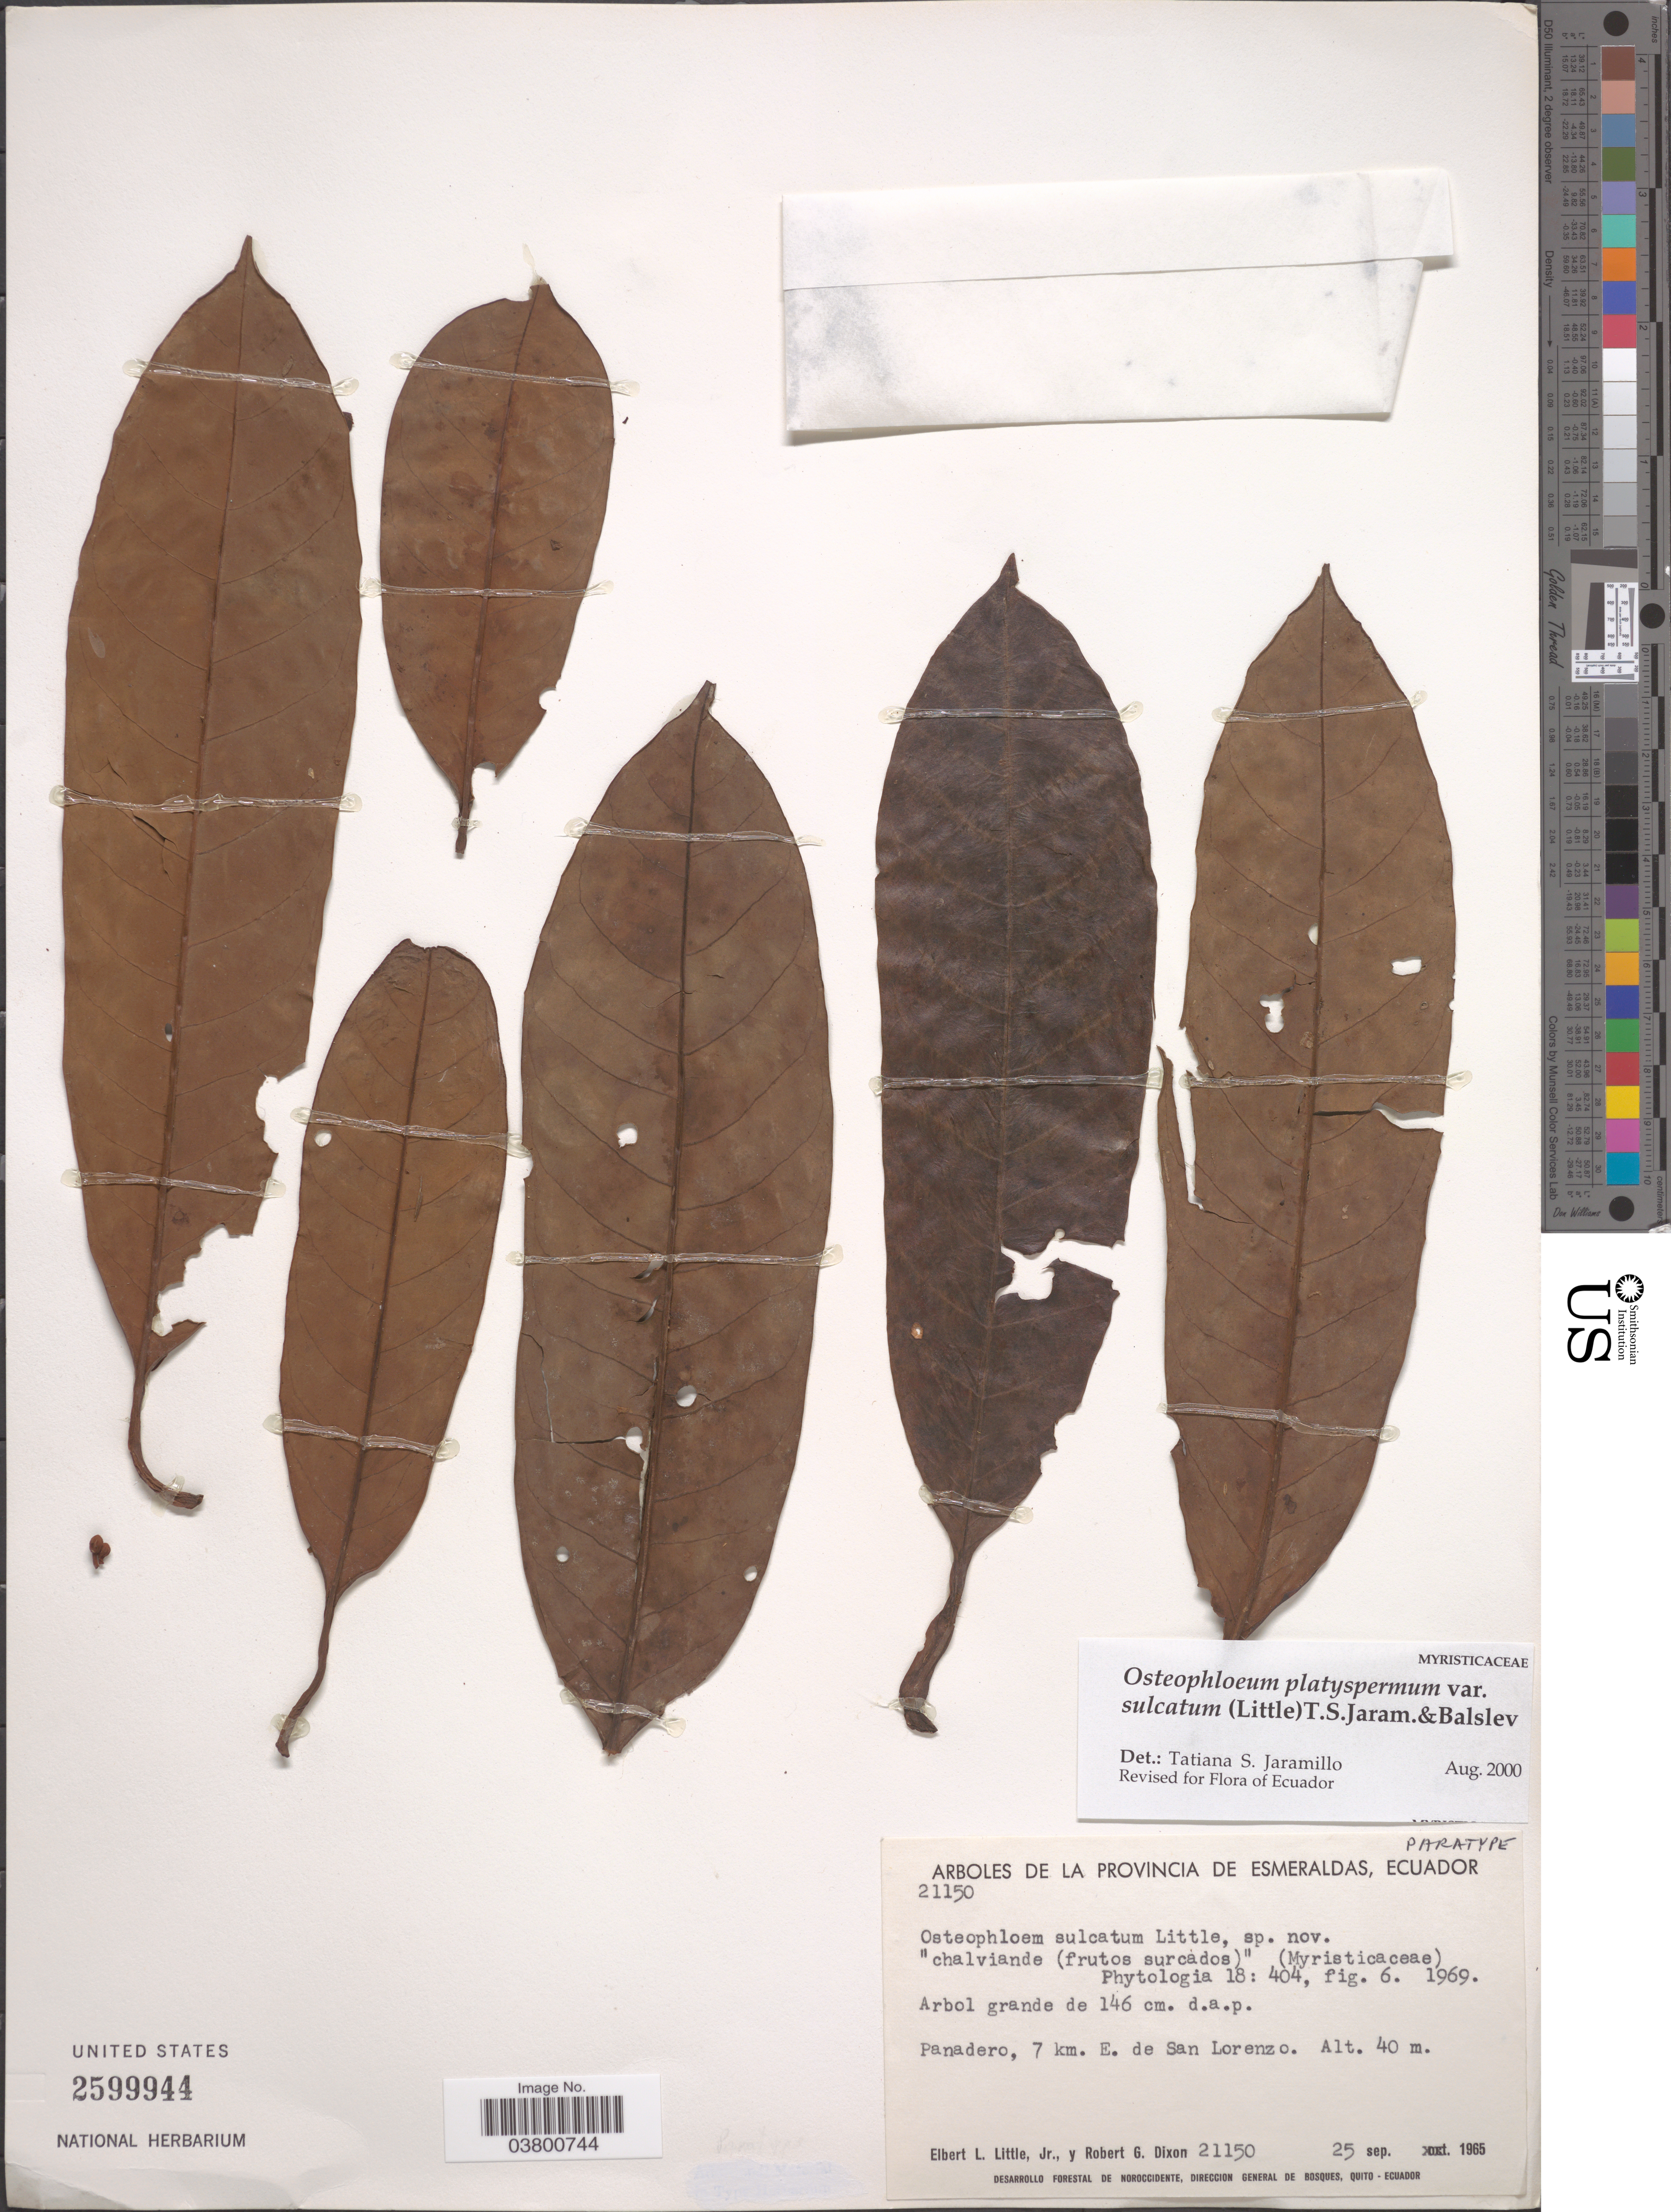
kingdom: Plantae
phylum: Tracheophyta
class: Magnoliopsida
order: Magnoliales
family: Myristicaceae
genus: Osteophloeum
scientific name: Osteophloeum platyspermum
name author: (A. DC.) Warb.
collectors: E. L. Little & R. G. Dixon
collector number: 21150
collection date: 1965-09-25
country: Ecuador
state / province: Esmeraldas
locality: Panadero, 7 km. E. de San Lorenzo.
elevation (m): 40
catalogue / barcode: US 2599944